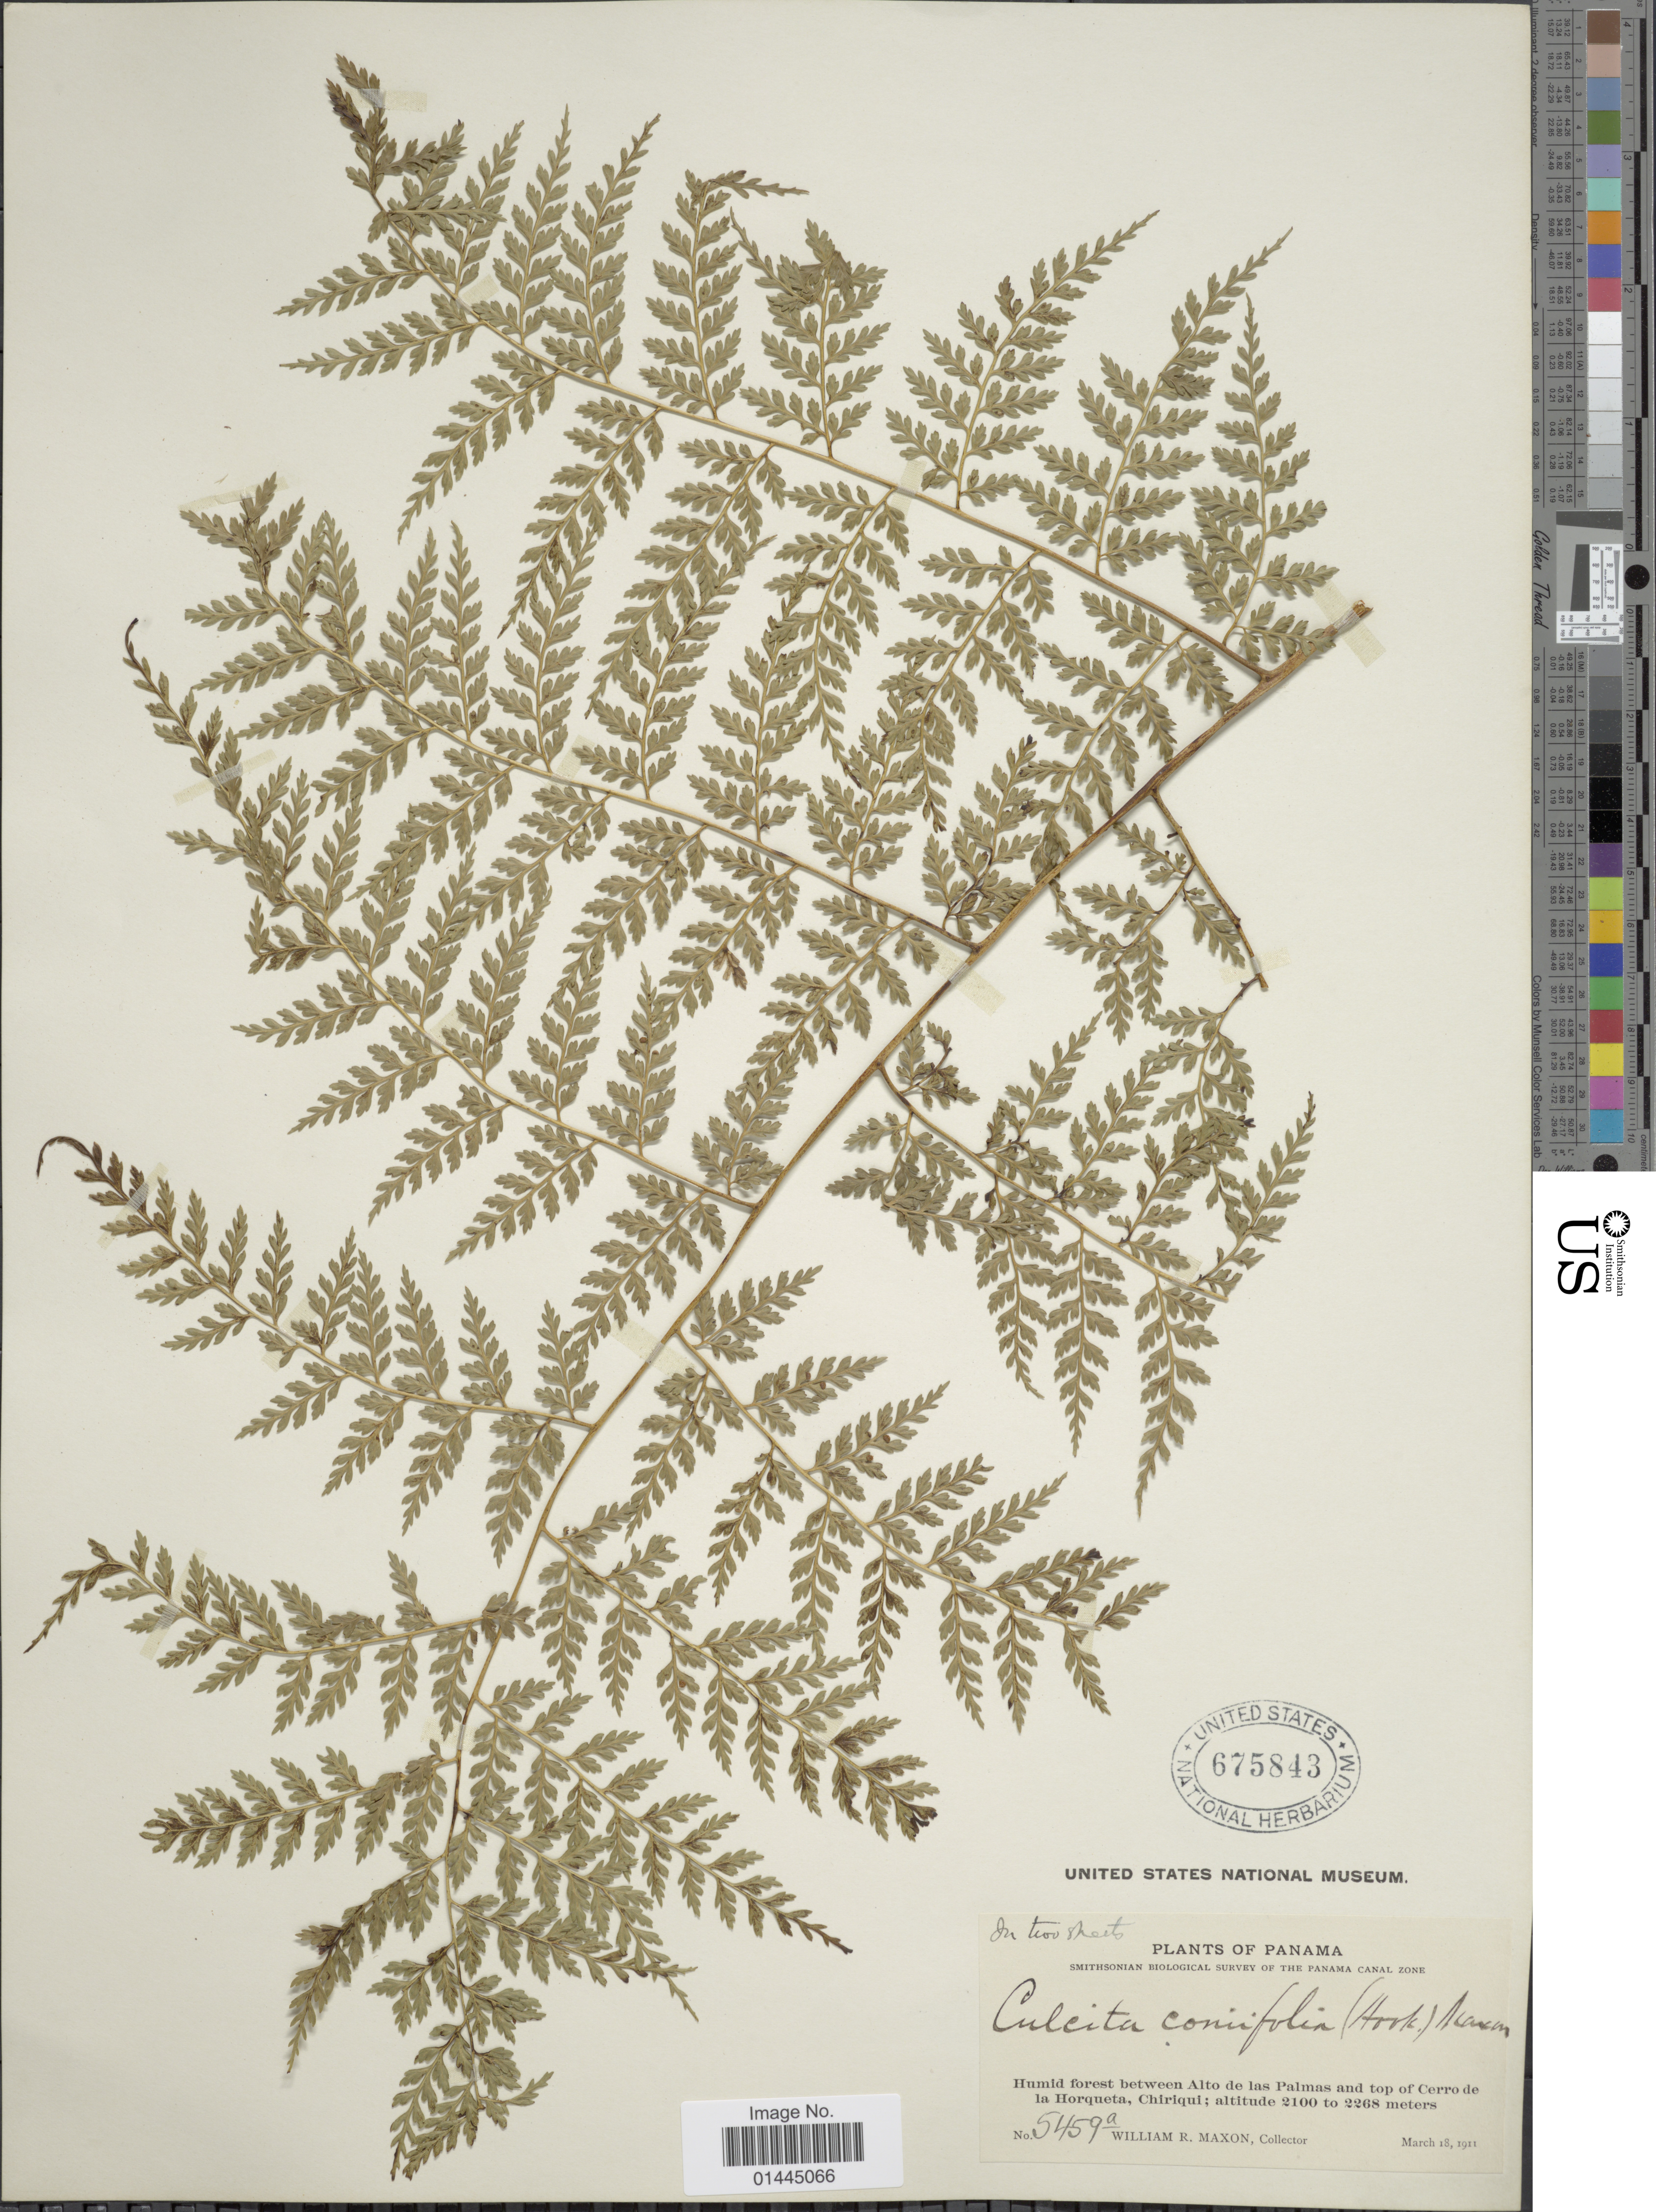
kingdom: Plantae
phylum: Tracheophyta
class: Polypodiopsida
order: Cyatheales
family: Culcitaceae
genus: Culcita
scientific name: Culcita coniifolia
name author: (Hook.) Maxon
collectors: W. R. Maxon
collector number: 5459a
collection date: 1911-03-18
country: Panama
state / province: Chiriqui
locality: The Panama Canal Zone, Humid forest Alto de las Palmas and top of Cerro de la Horqueta.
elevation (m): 2100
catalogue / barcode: US 675843